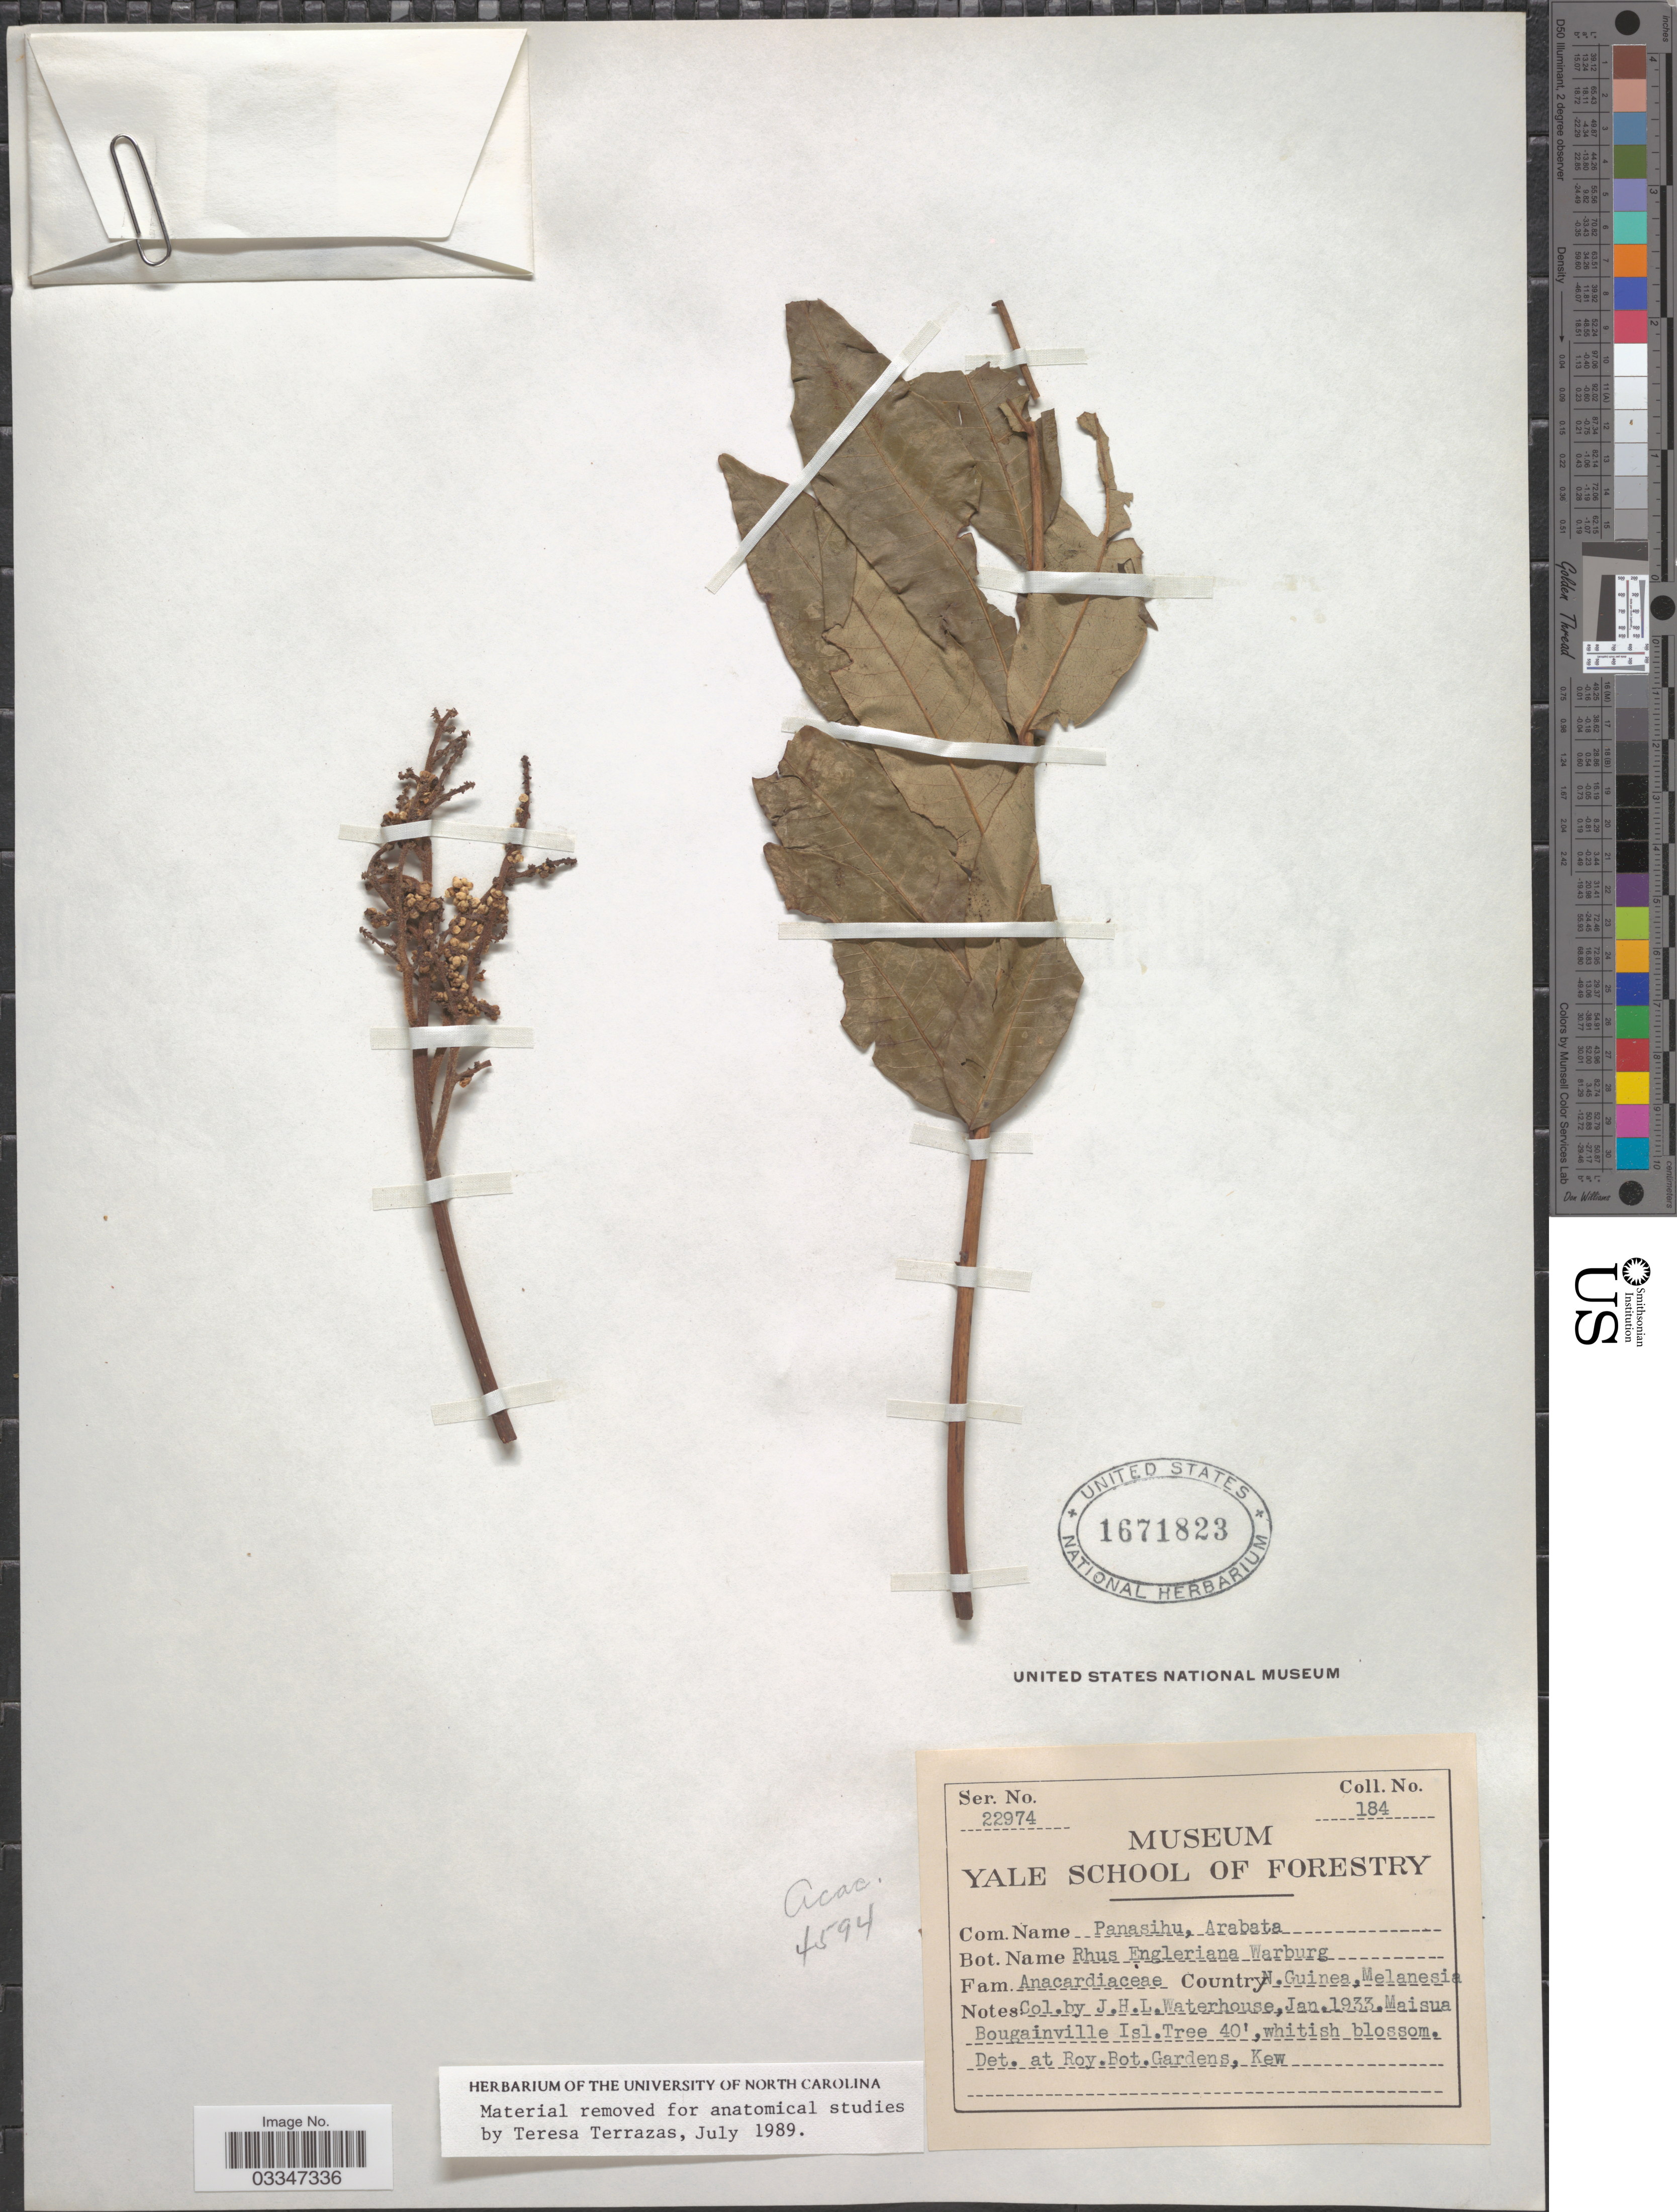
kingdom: Plantae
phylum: Tracheophyta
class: Magnoliopsida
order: Sapindales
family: Anacardiaceae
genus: Rhus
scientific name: Rhus taitensis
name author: Guill.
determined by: Mitchell, John D.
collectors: J. Waterhouse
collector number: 184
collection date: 1933-01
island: New Guinea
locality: N. Guinea, Melanesia.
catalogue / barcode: US 1671823